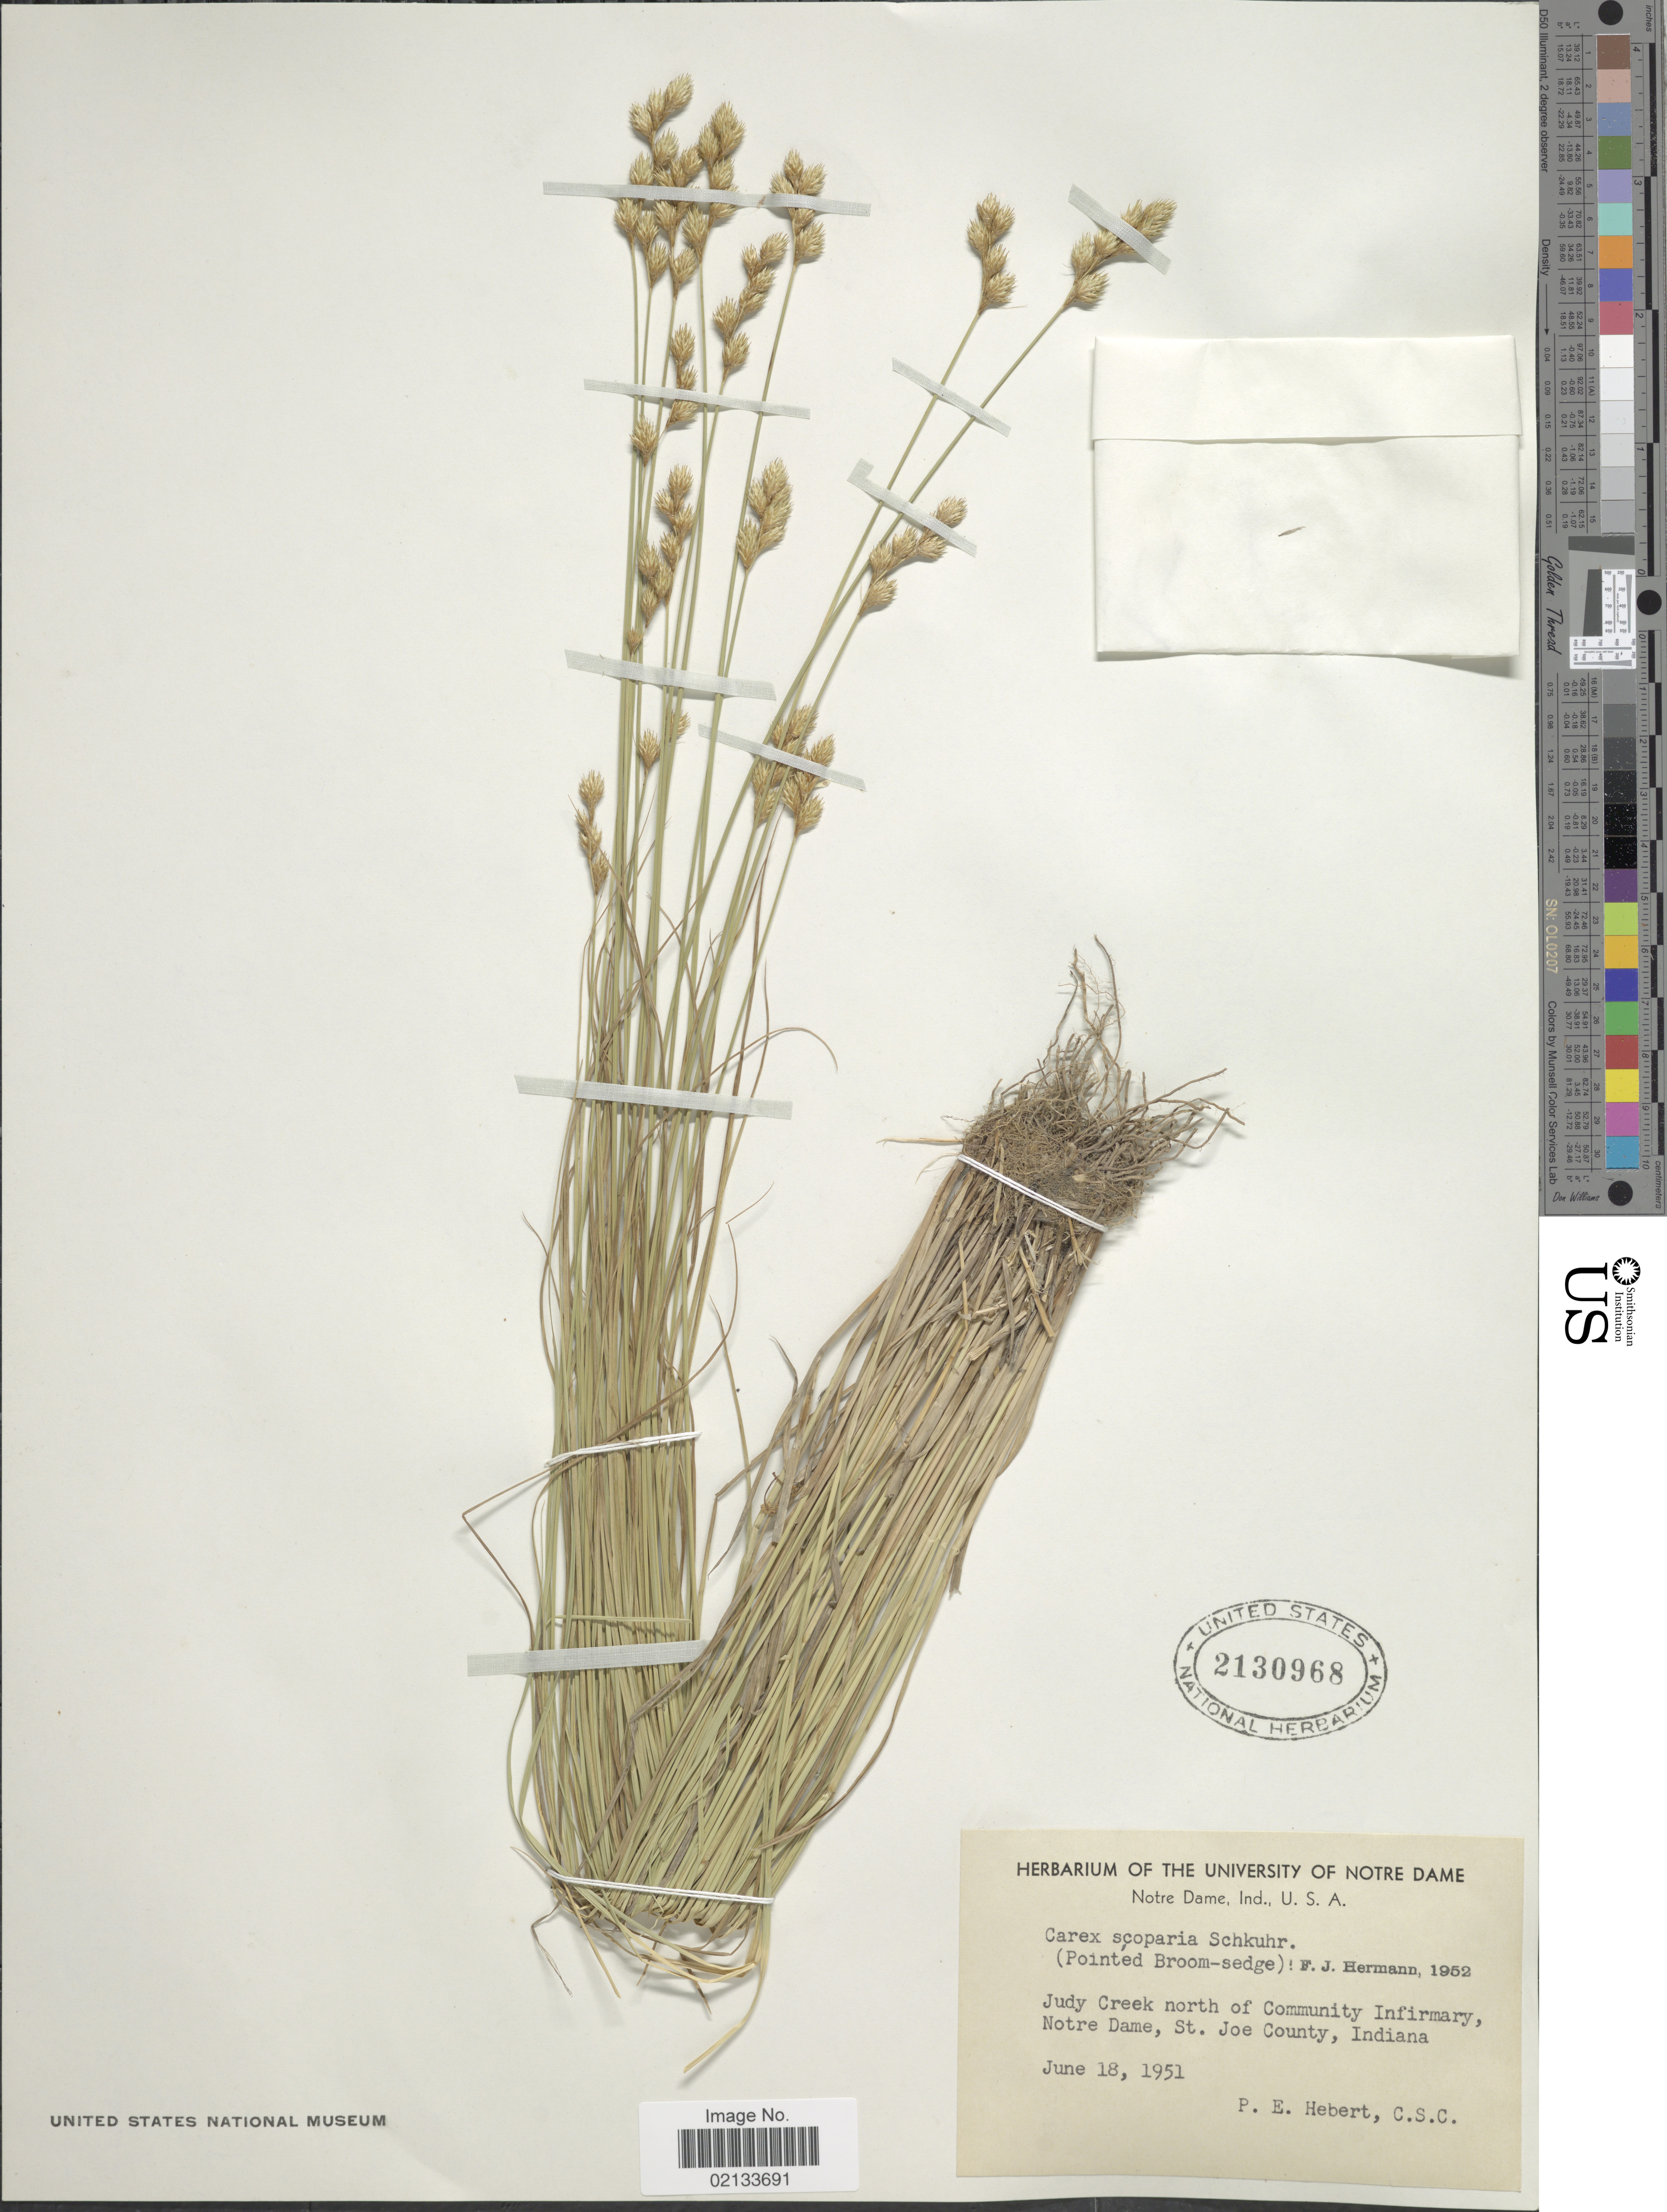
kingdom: Plantae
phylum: Tracheophyta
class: Liliopsida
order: Poales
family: Cyperaceae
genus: Carex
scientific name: Carex scoparia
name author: Schkuhr ex Willd.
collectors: P. Hebert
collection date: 1951-06-18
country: United States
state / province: Indiana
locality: Judy Creek north of Community Infirmanry, Notre Dame, St Joe County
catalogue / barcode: US 2130968